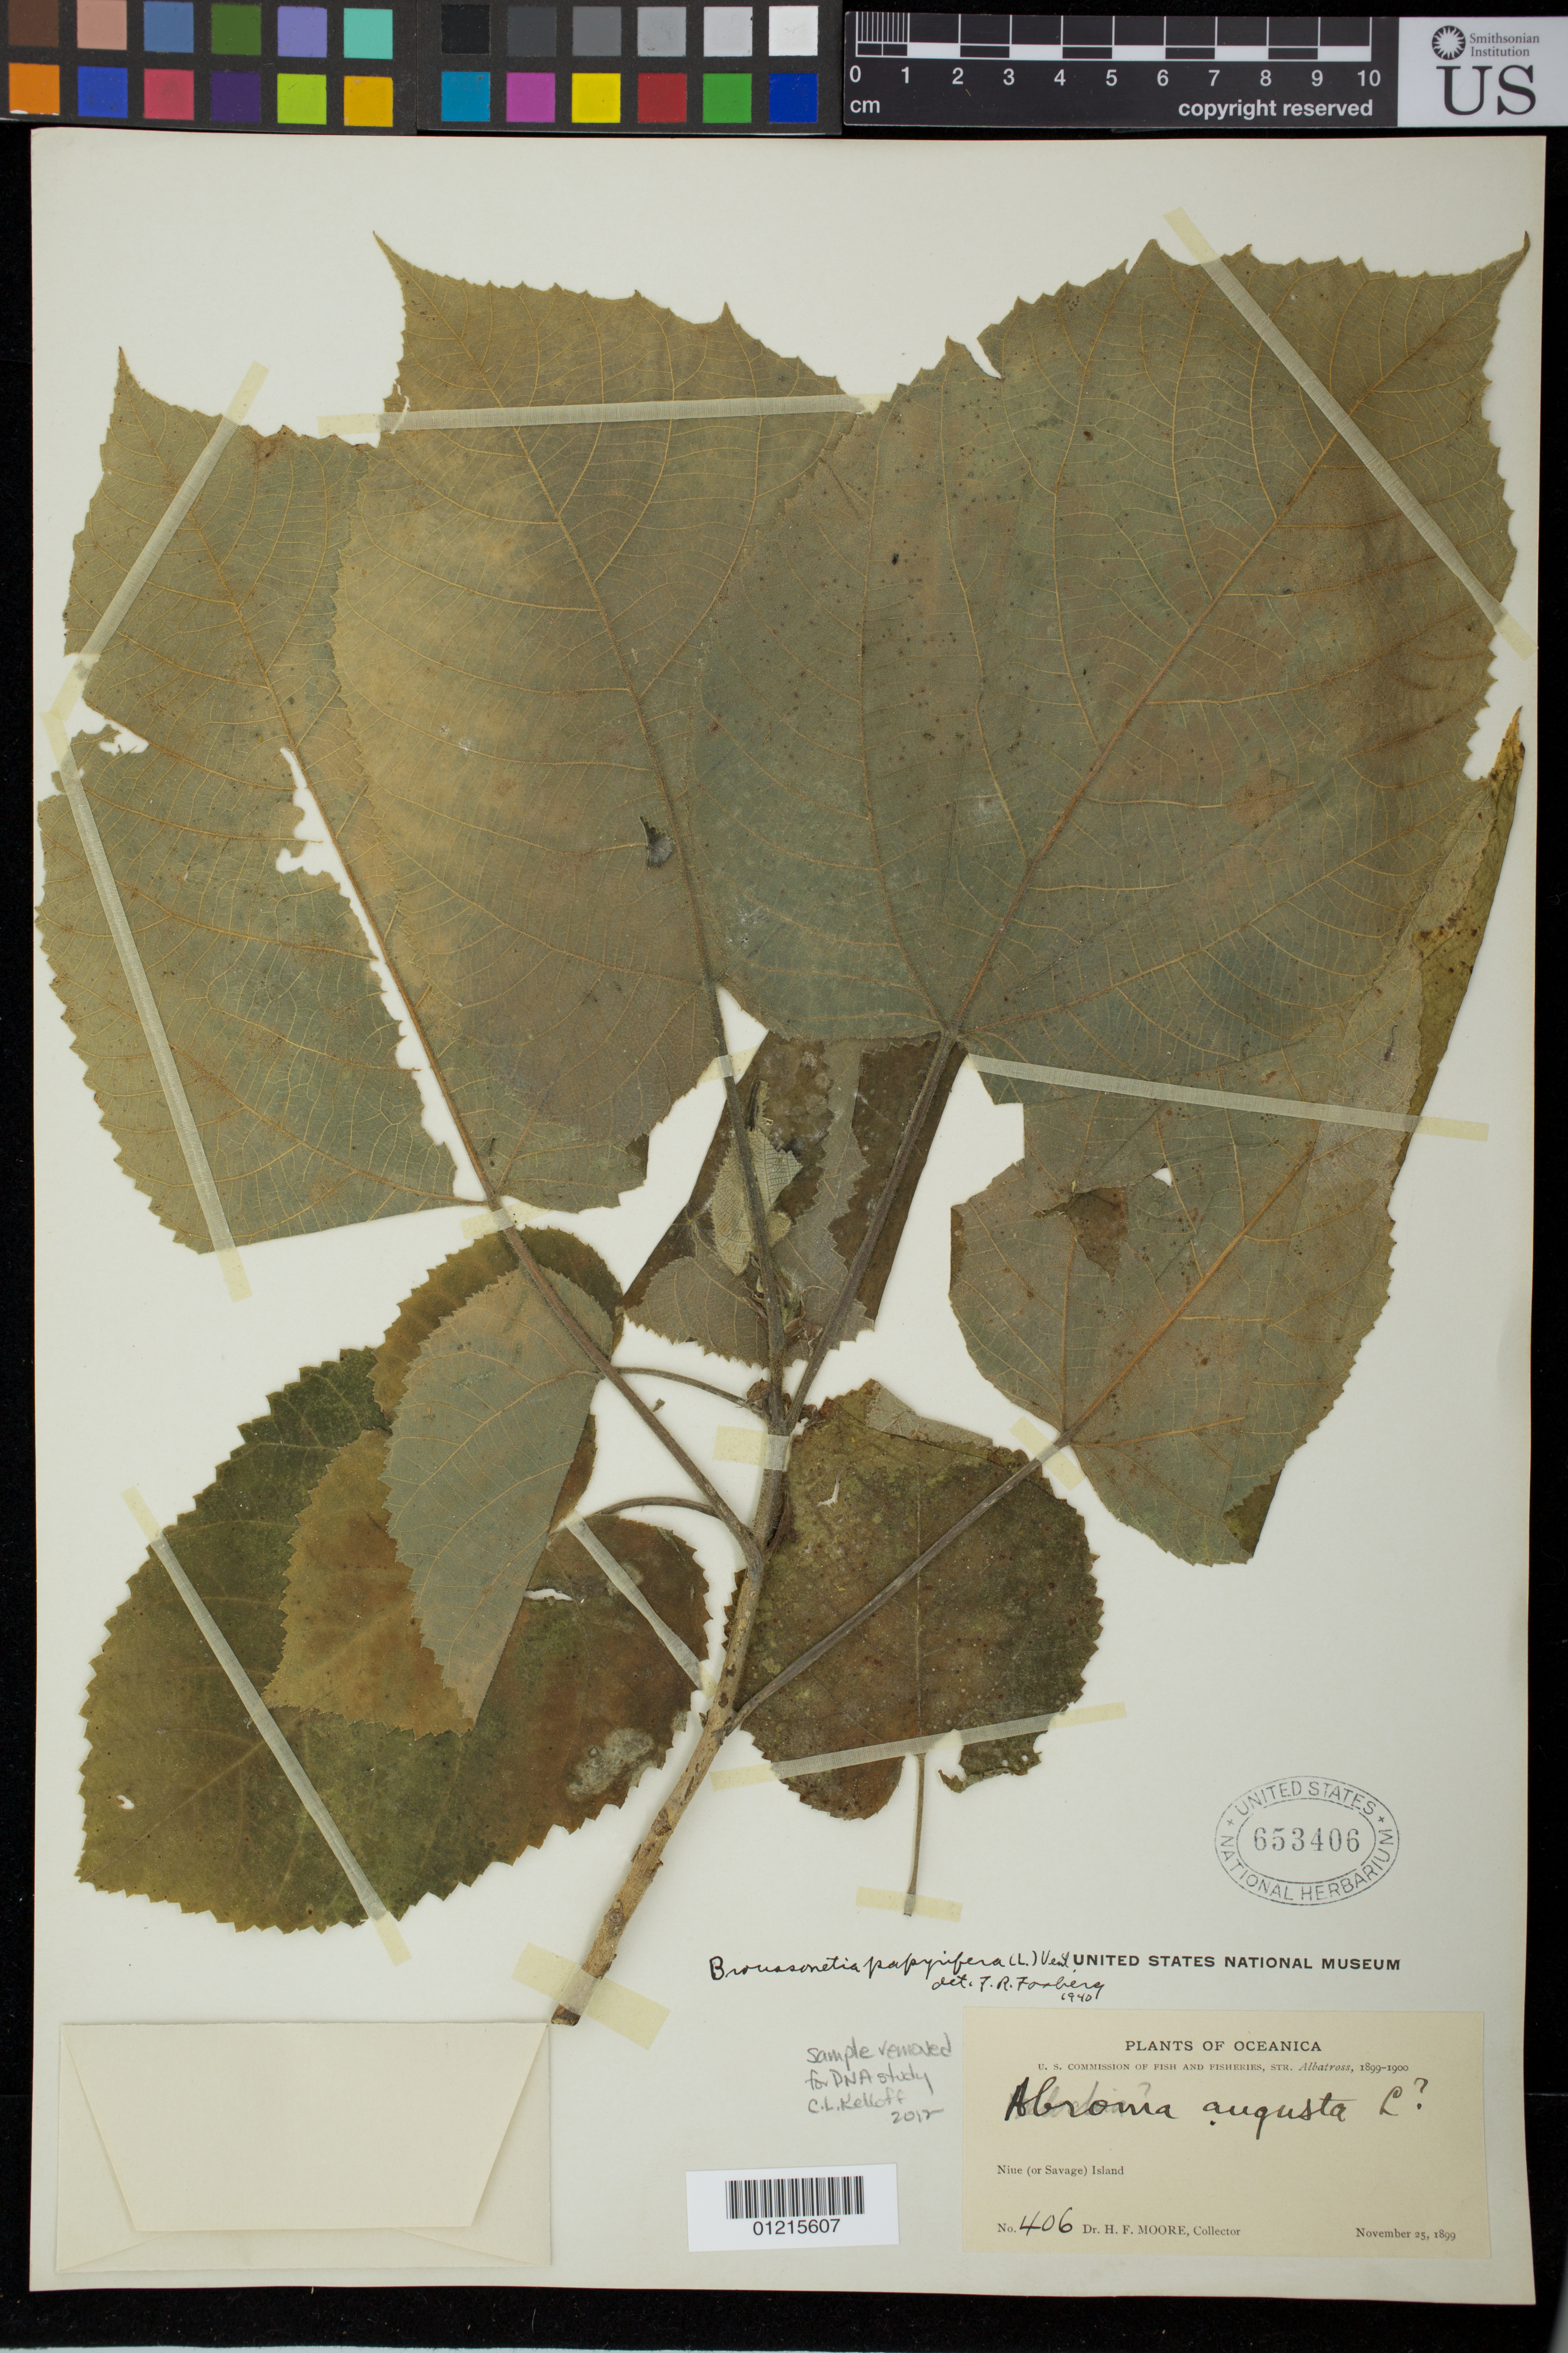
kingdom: Plantae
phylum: Tracheophyta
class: Magnoliopsida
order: Rosales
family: Moraceae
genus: Broussonetia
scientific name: Broussonetia papyrifera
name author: (L.) L'Hér. ex Vent.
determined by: Fosberg, F. R.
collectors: H. F. Moore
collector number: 406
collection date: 1899-11-25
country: Niue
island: Niue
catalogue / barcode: US 653406